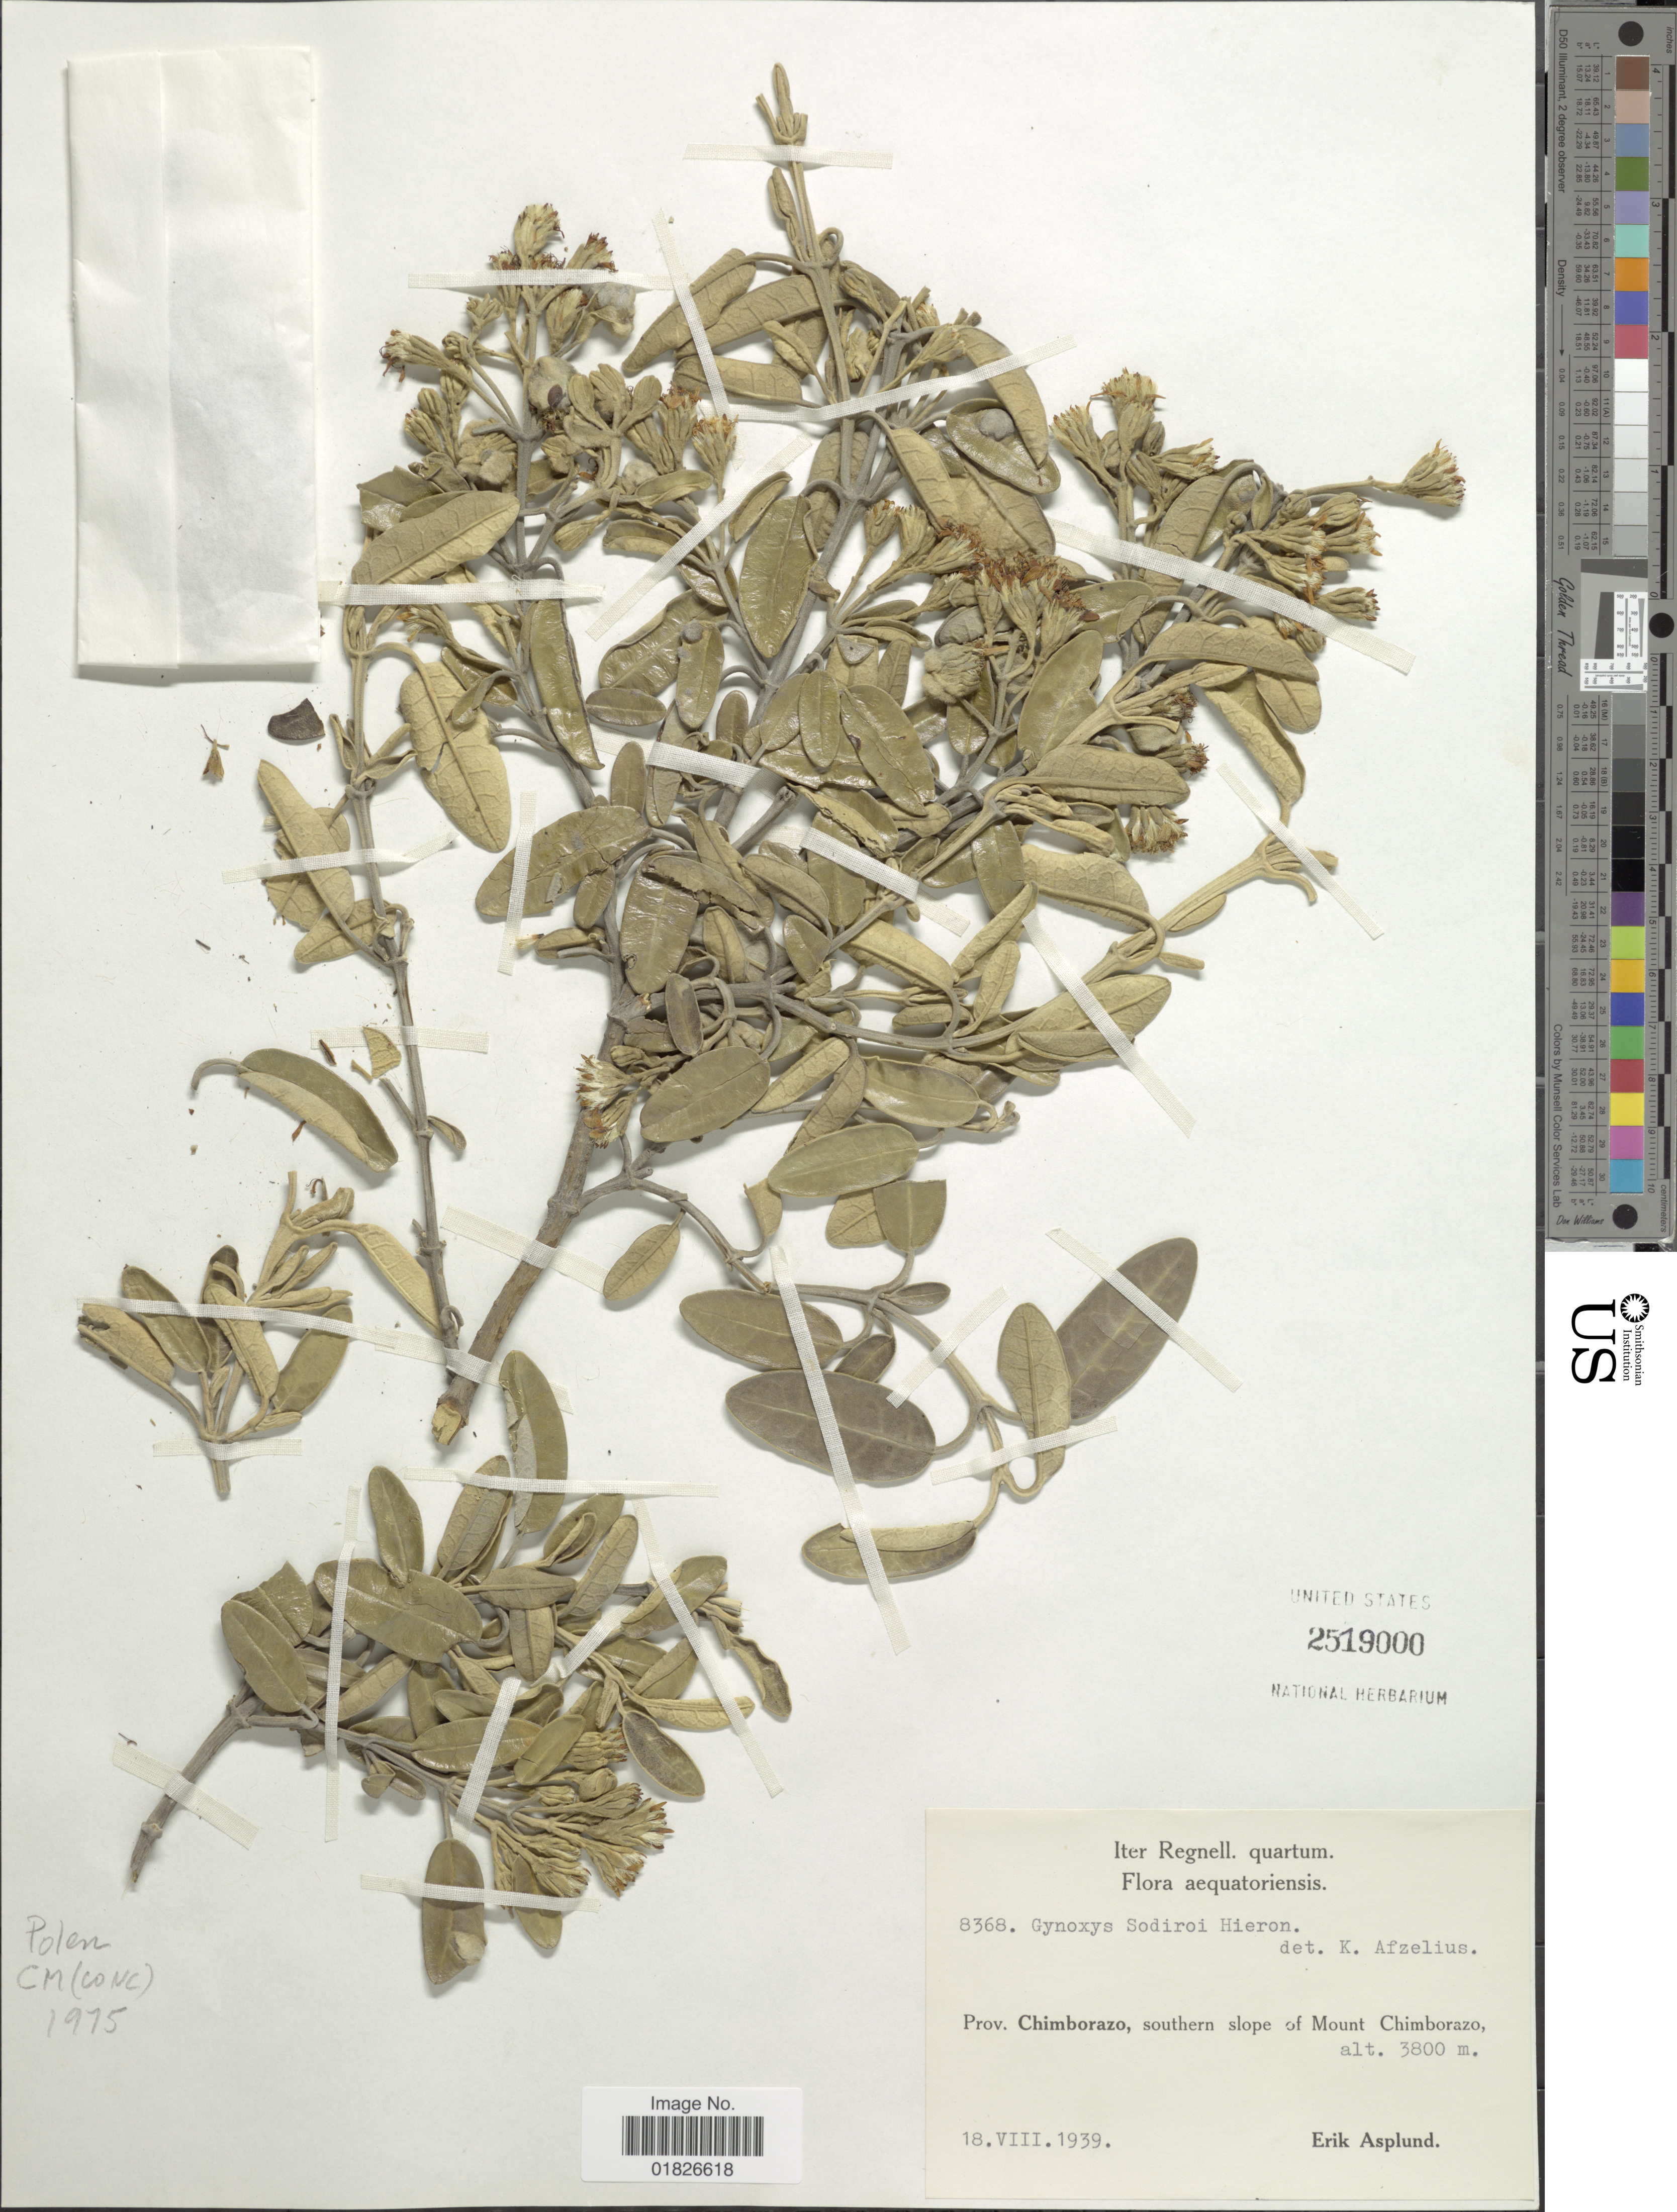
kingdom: Plantae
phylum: Tracheophyta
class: Magnoliopsida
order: Asterales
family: Asteraceae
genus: Gynoxys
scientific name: Gynoxys sodiroi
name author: Hieron.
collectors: E. Asplund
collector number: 8368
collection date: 1939-08-18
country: Ecuador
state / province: Chimborazo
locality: Southern slope of Mount Chimborazo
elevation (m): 3800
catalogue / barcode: US 2519000